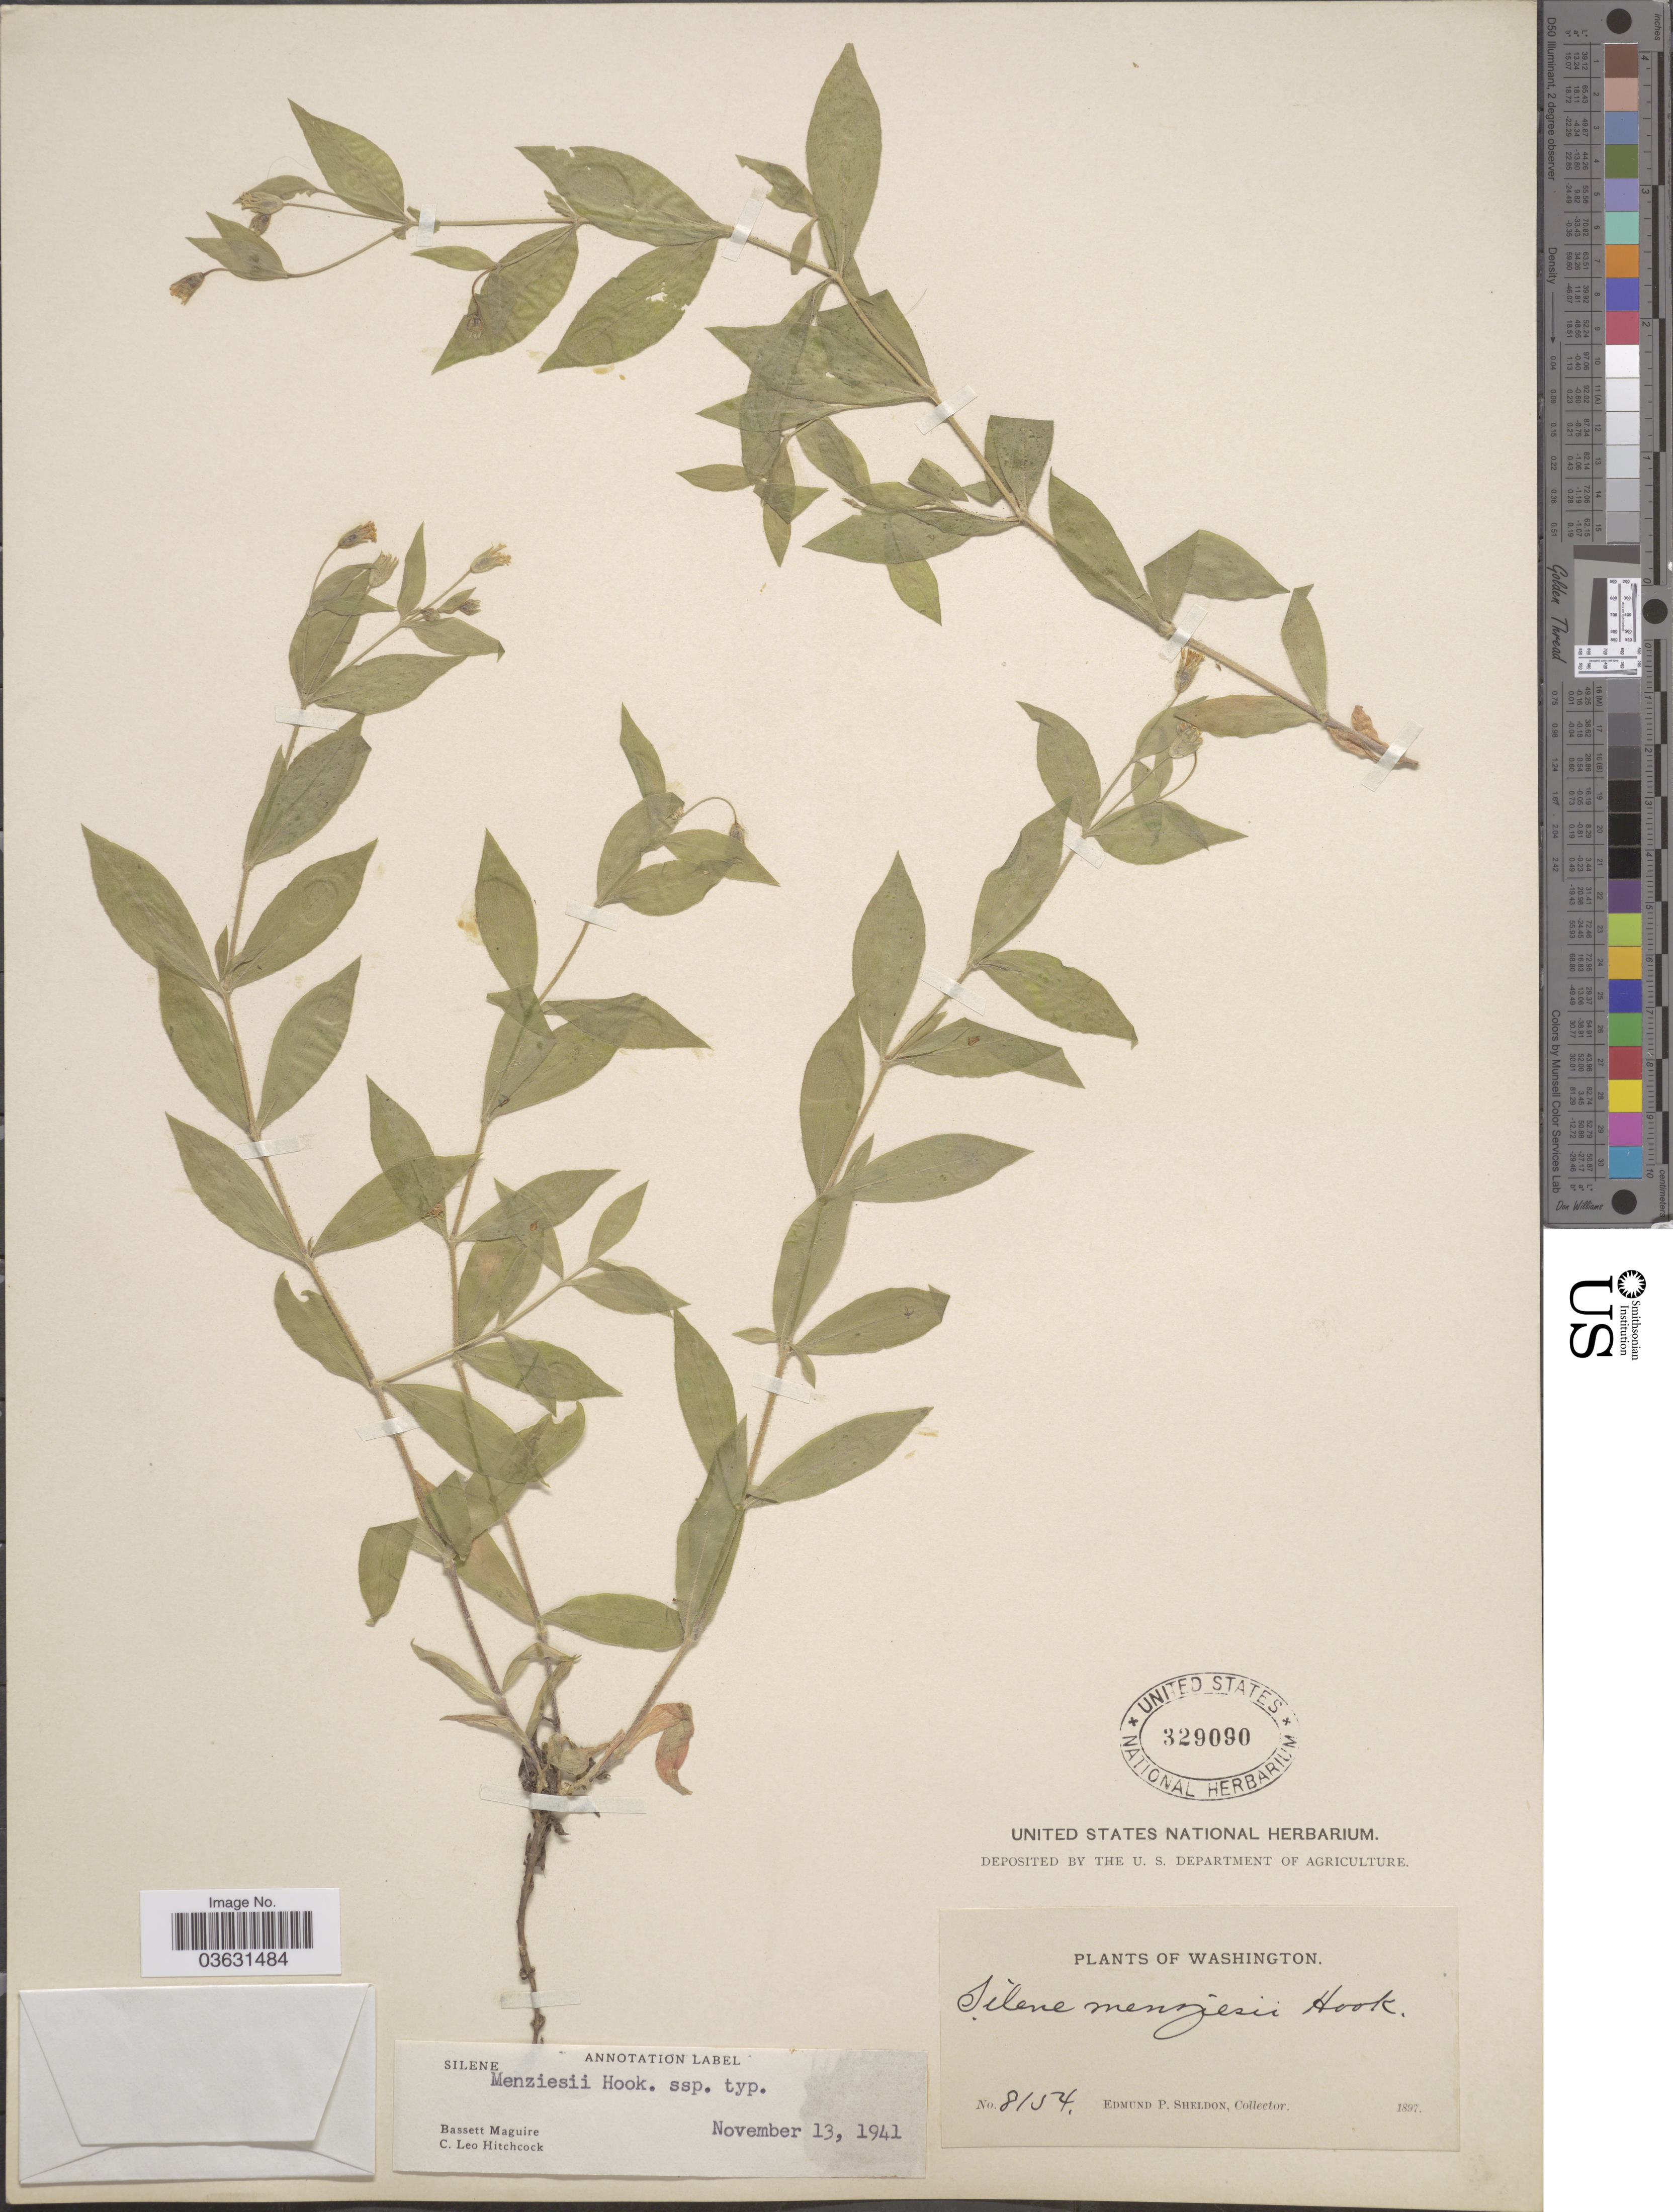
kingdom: Plantae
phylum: Tracheophyta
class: Magnoliopsida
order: Caryophyllales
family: Caryophyllaceae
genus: Silene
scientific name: Silene menziesii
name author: Hook.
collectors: E. P. Sheldon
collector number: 8154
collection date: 1897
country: United States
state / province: Washington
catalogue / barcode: US 329090